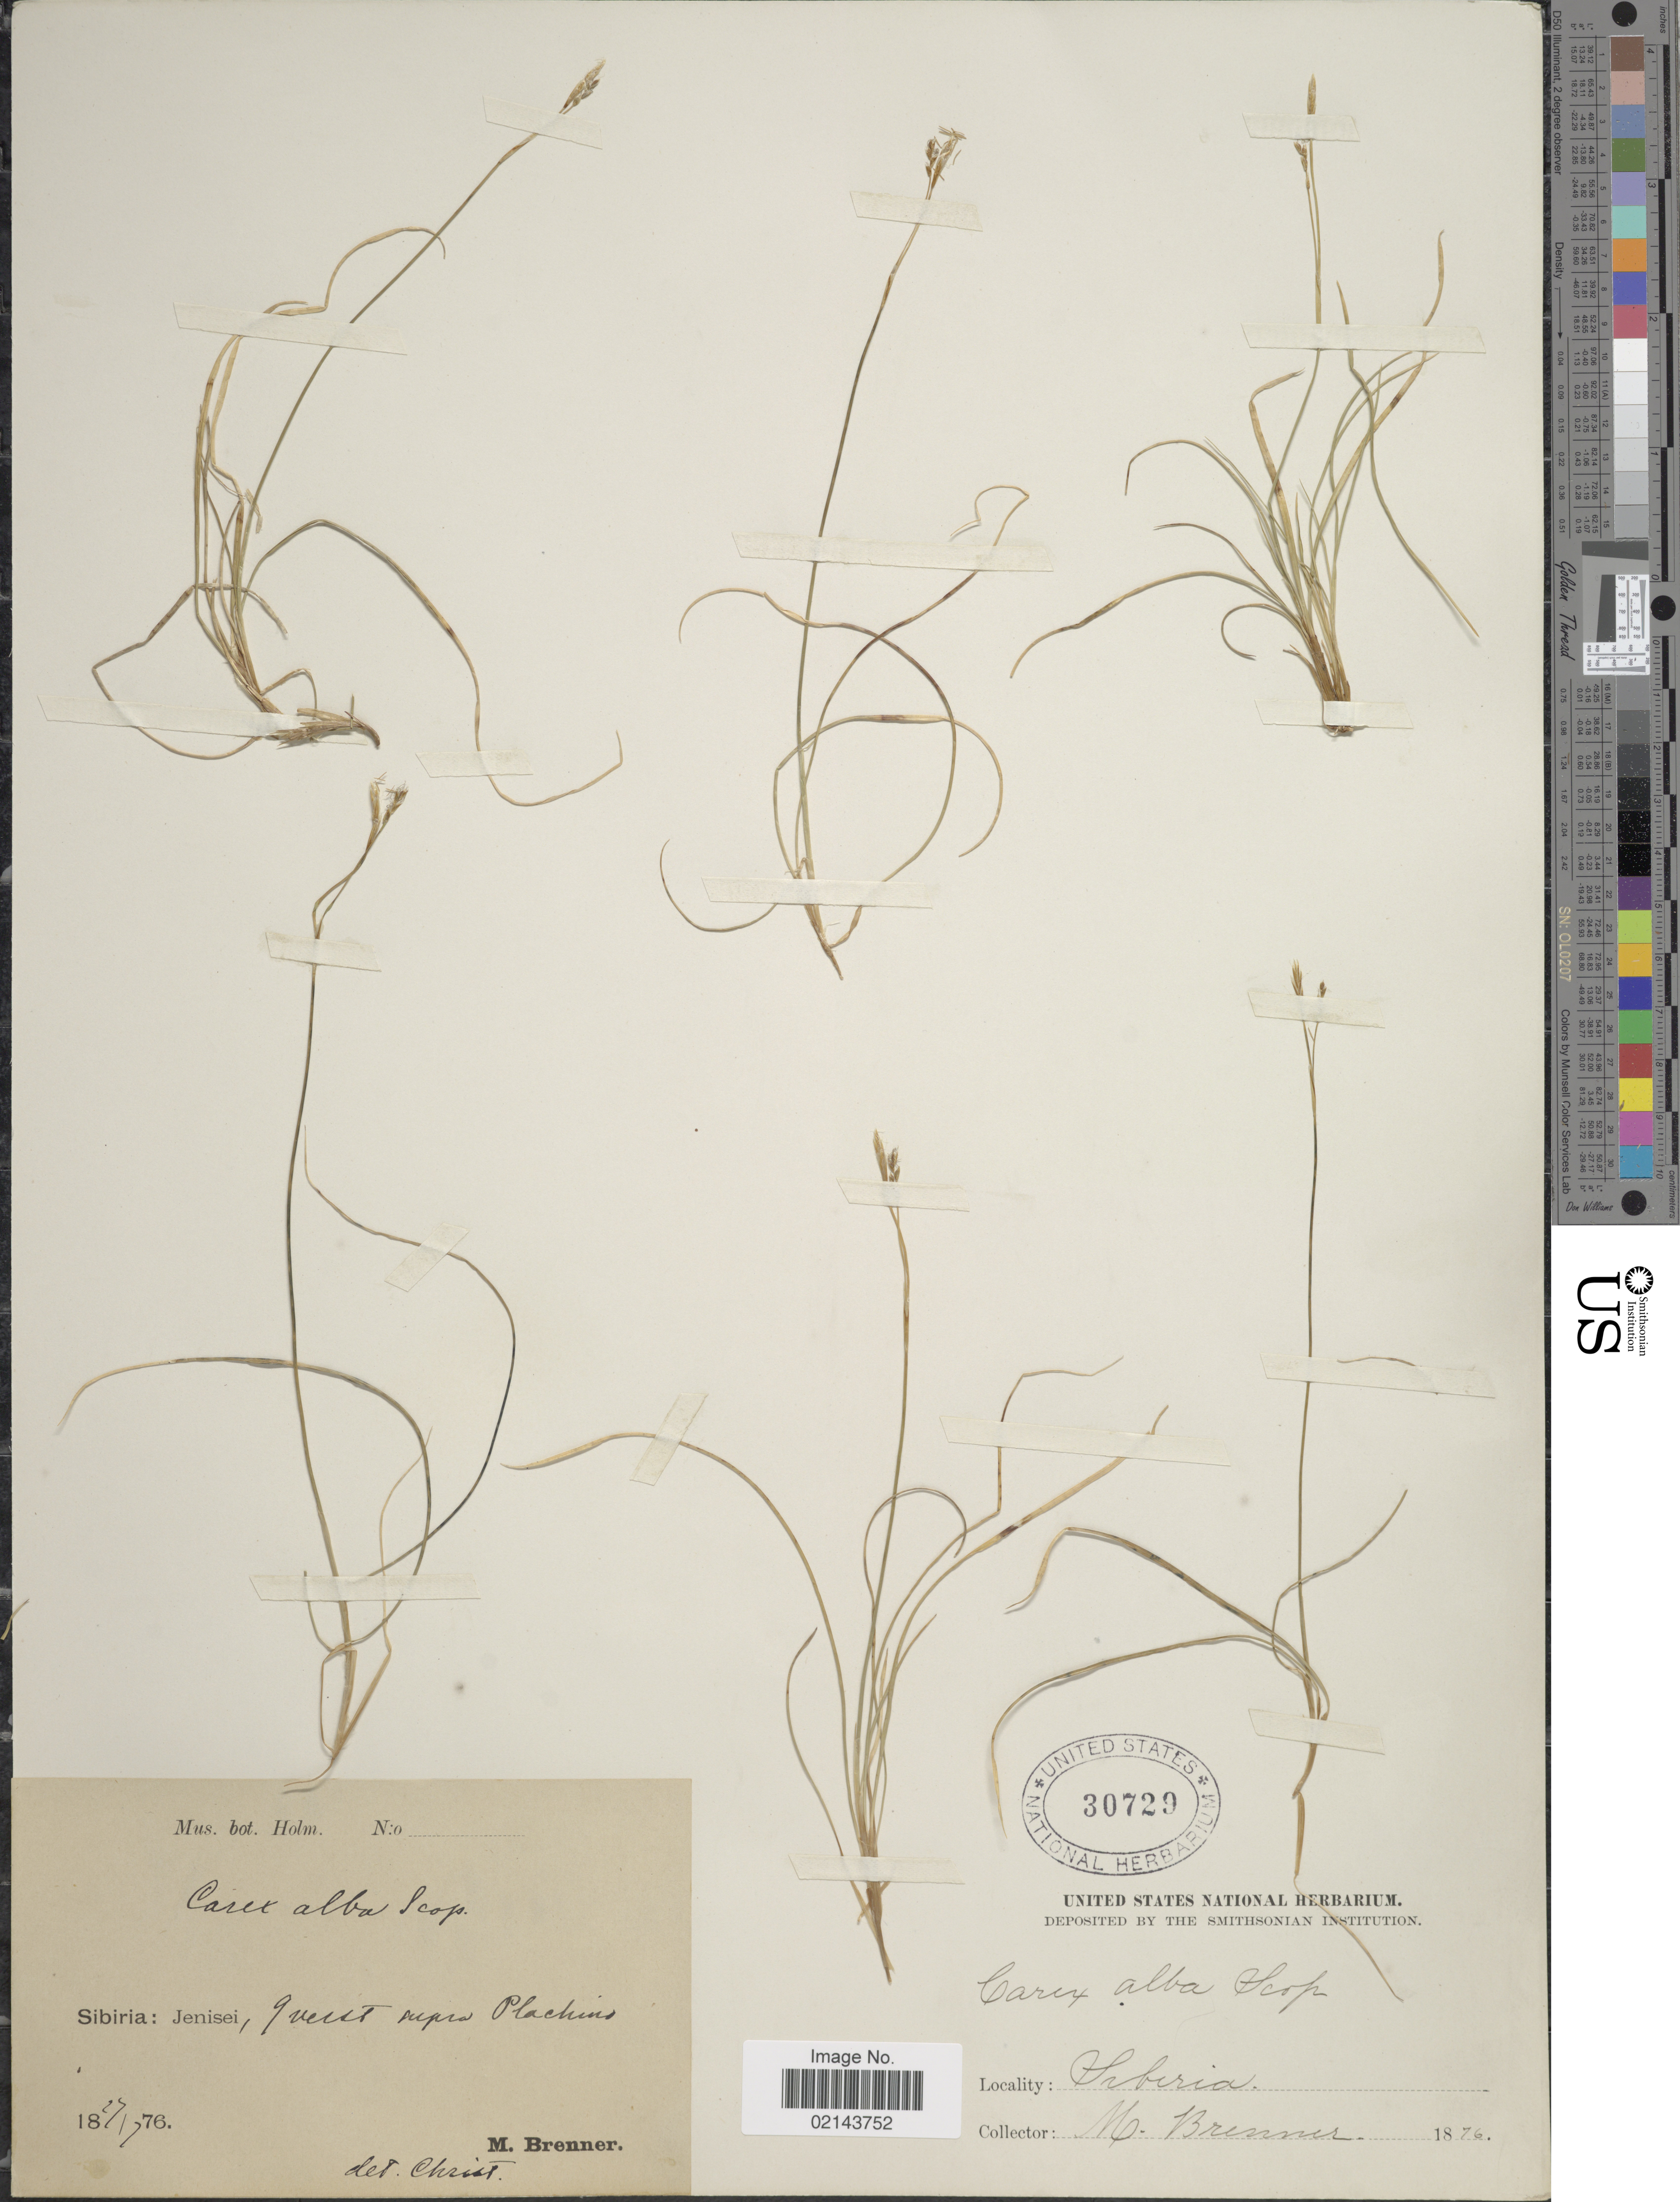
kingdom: Plantae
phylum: Tracheophyta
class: Liliopsida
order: Poales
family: Cyperaceae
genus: Carex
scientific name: Carex alba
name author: Scop.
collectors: M. Brenner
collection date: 1876-07-27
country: Russian Federation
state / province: Krasnoyarsk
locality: Sibiria: Jenisei, 9.6 km supra Plachino (Plakhino)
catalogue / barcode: US 30729